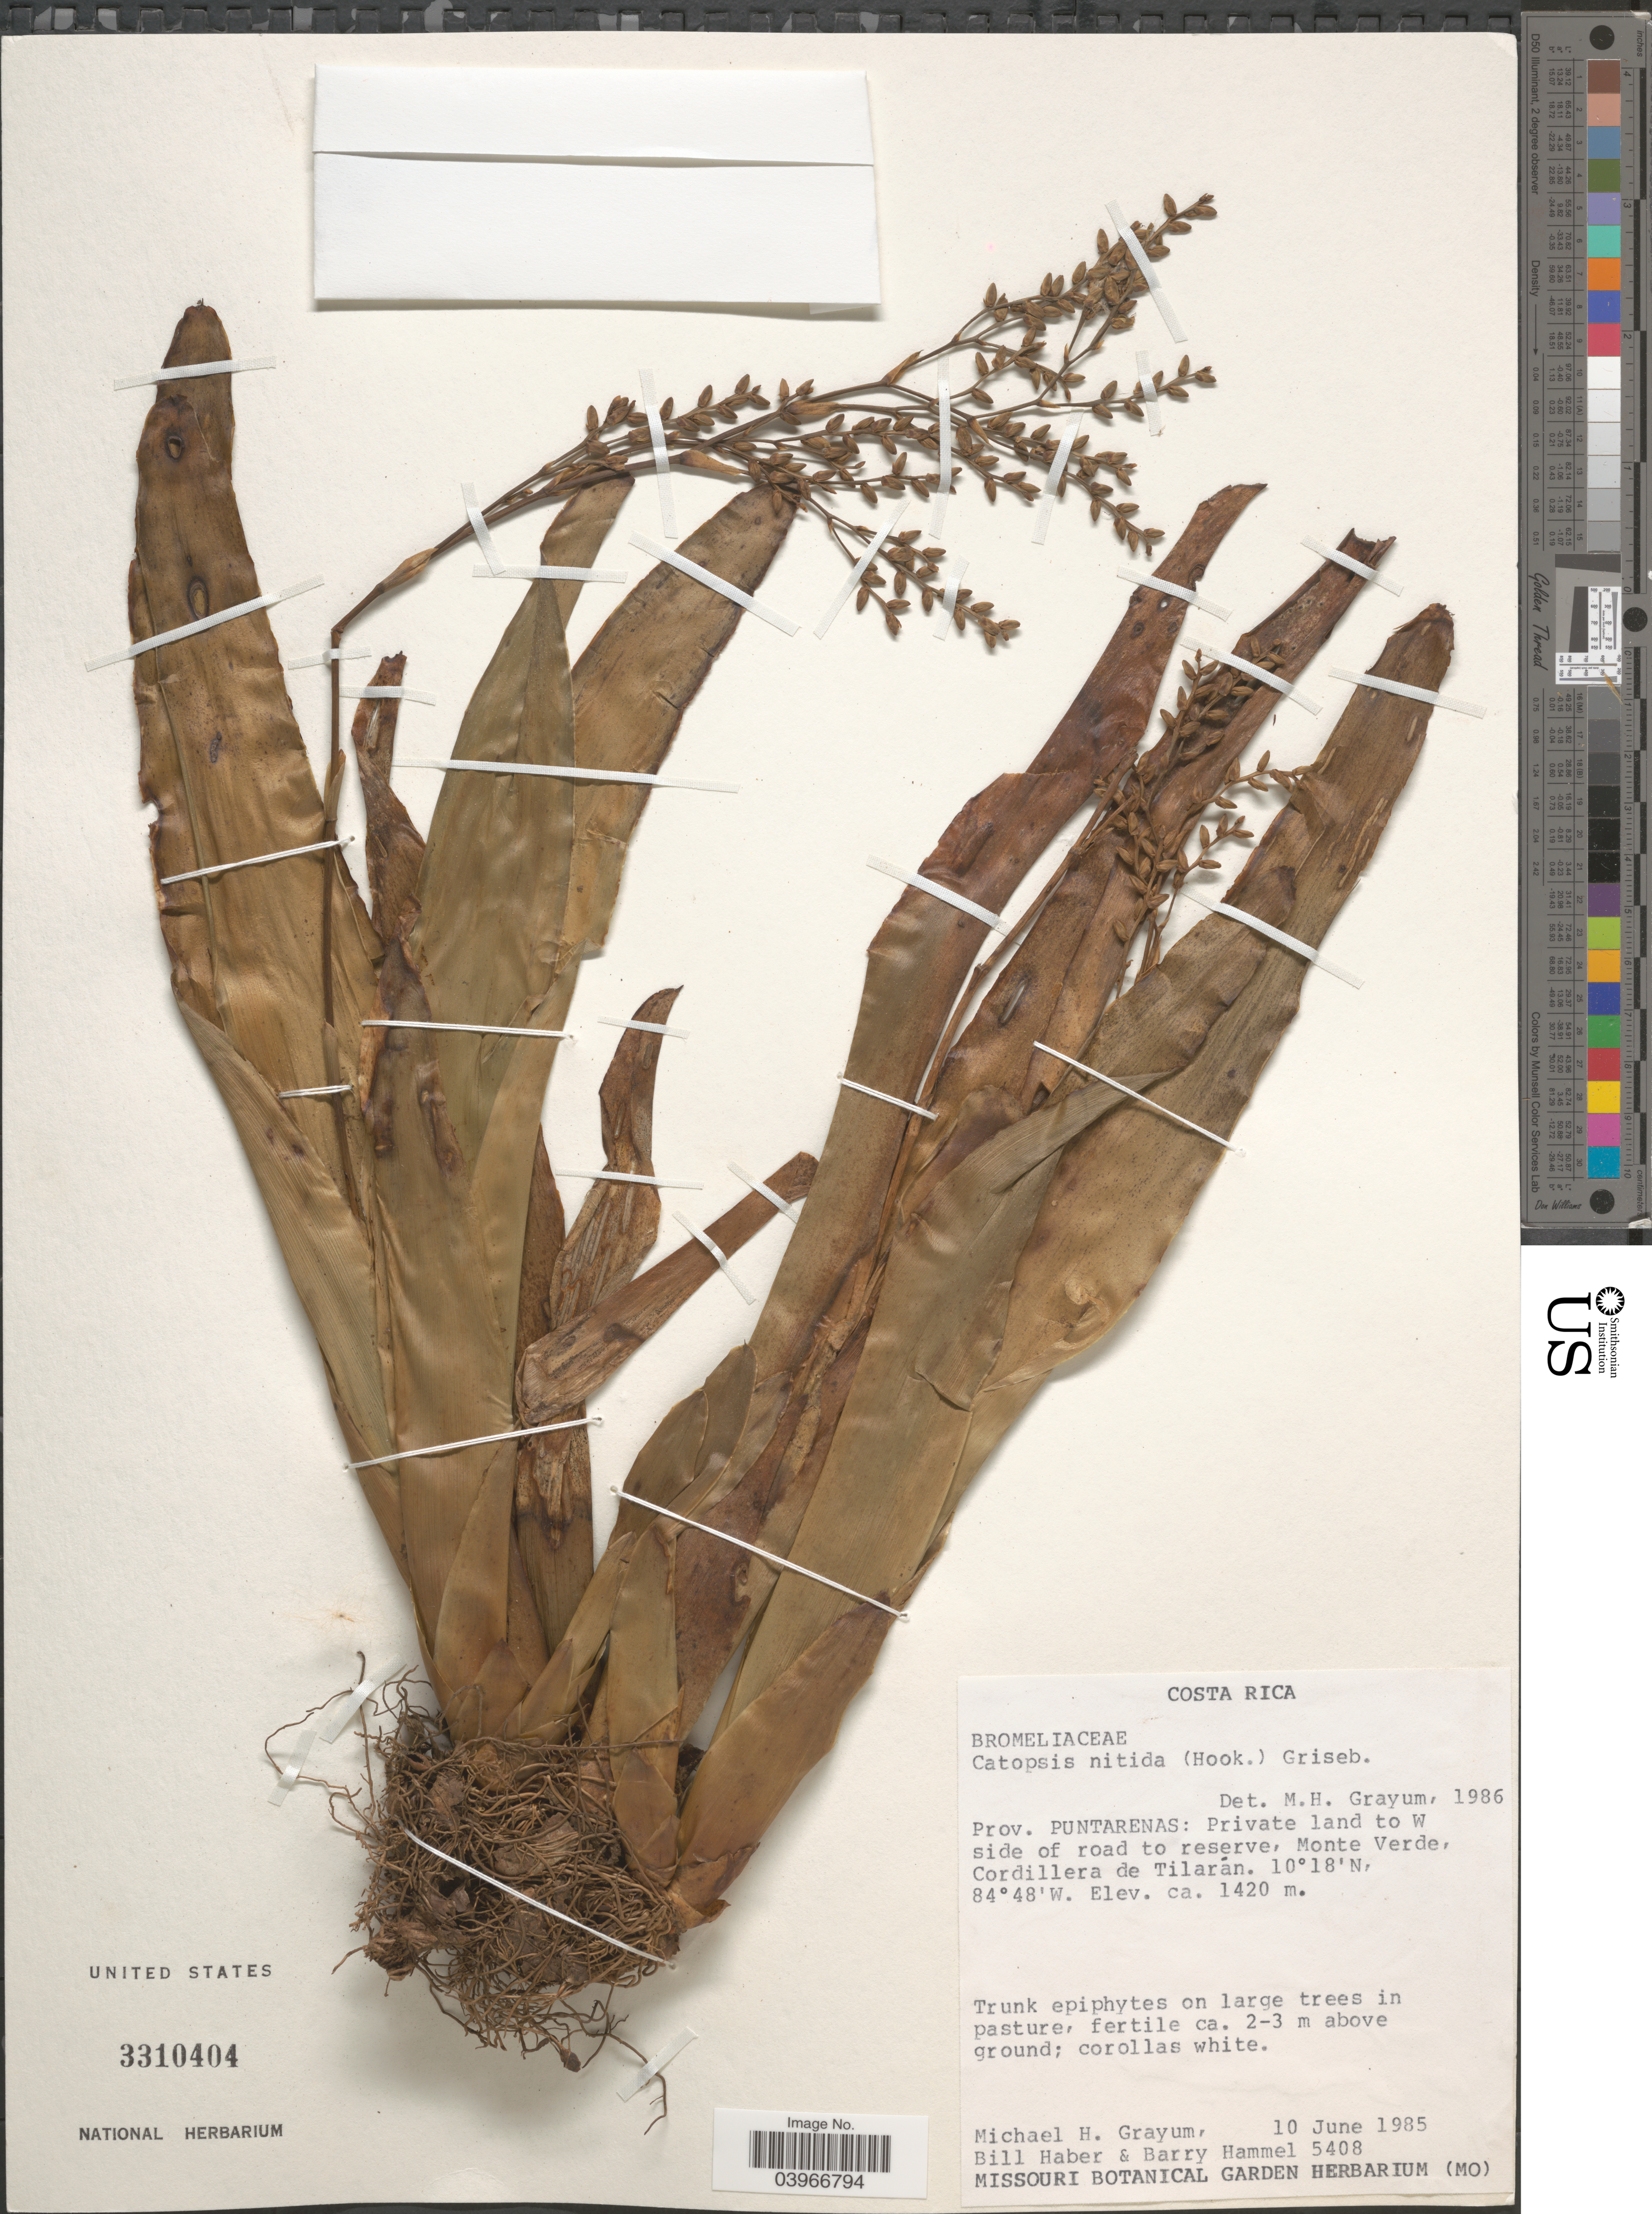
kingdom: Plantae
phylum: Tracheophyta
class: Liliopsida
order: Poales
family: Bromeliaceae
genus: Catopsis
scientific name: Catopsis nitida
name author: (Hook.) Griseb.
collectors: M. H. Grayum, B. Haber & B. Hammel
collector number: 5408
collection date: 1985-06-10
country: Costa Rica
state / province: Puntarenas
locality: Private land to W side of road to reserve, Monte Verde, Cordillera de Tilarán.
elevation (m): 1420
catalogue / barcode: US 3310404